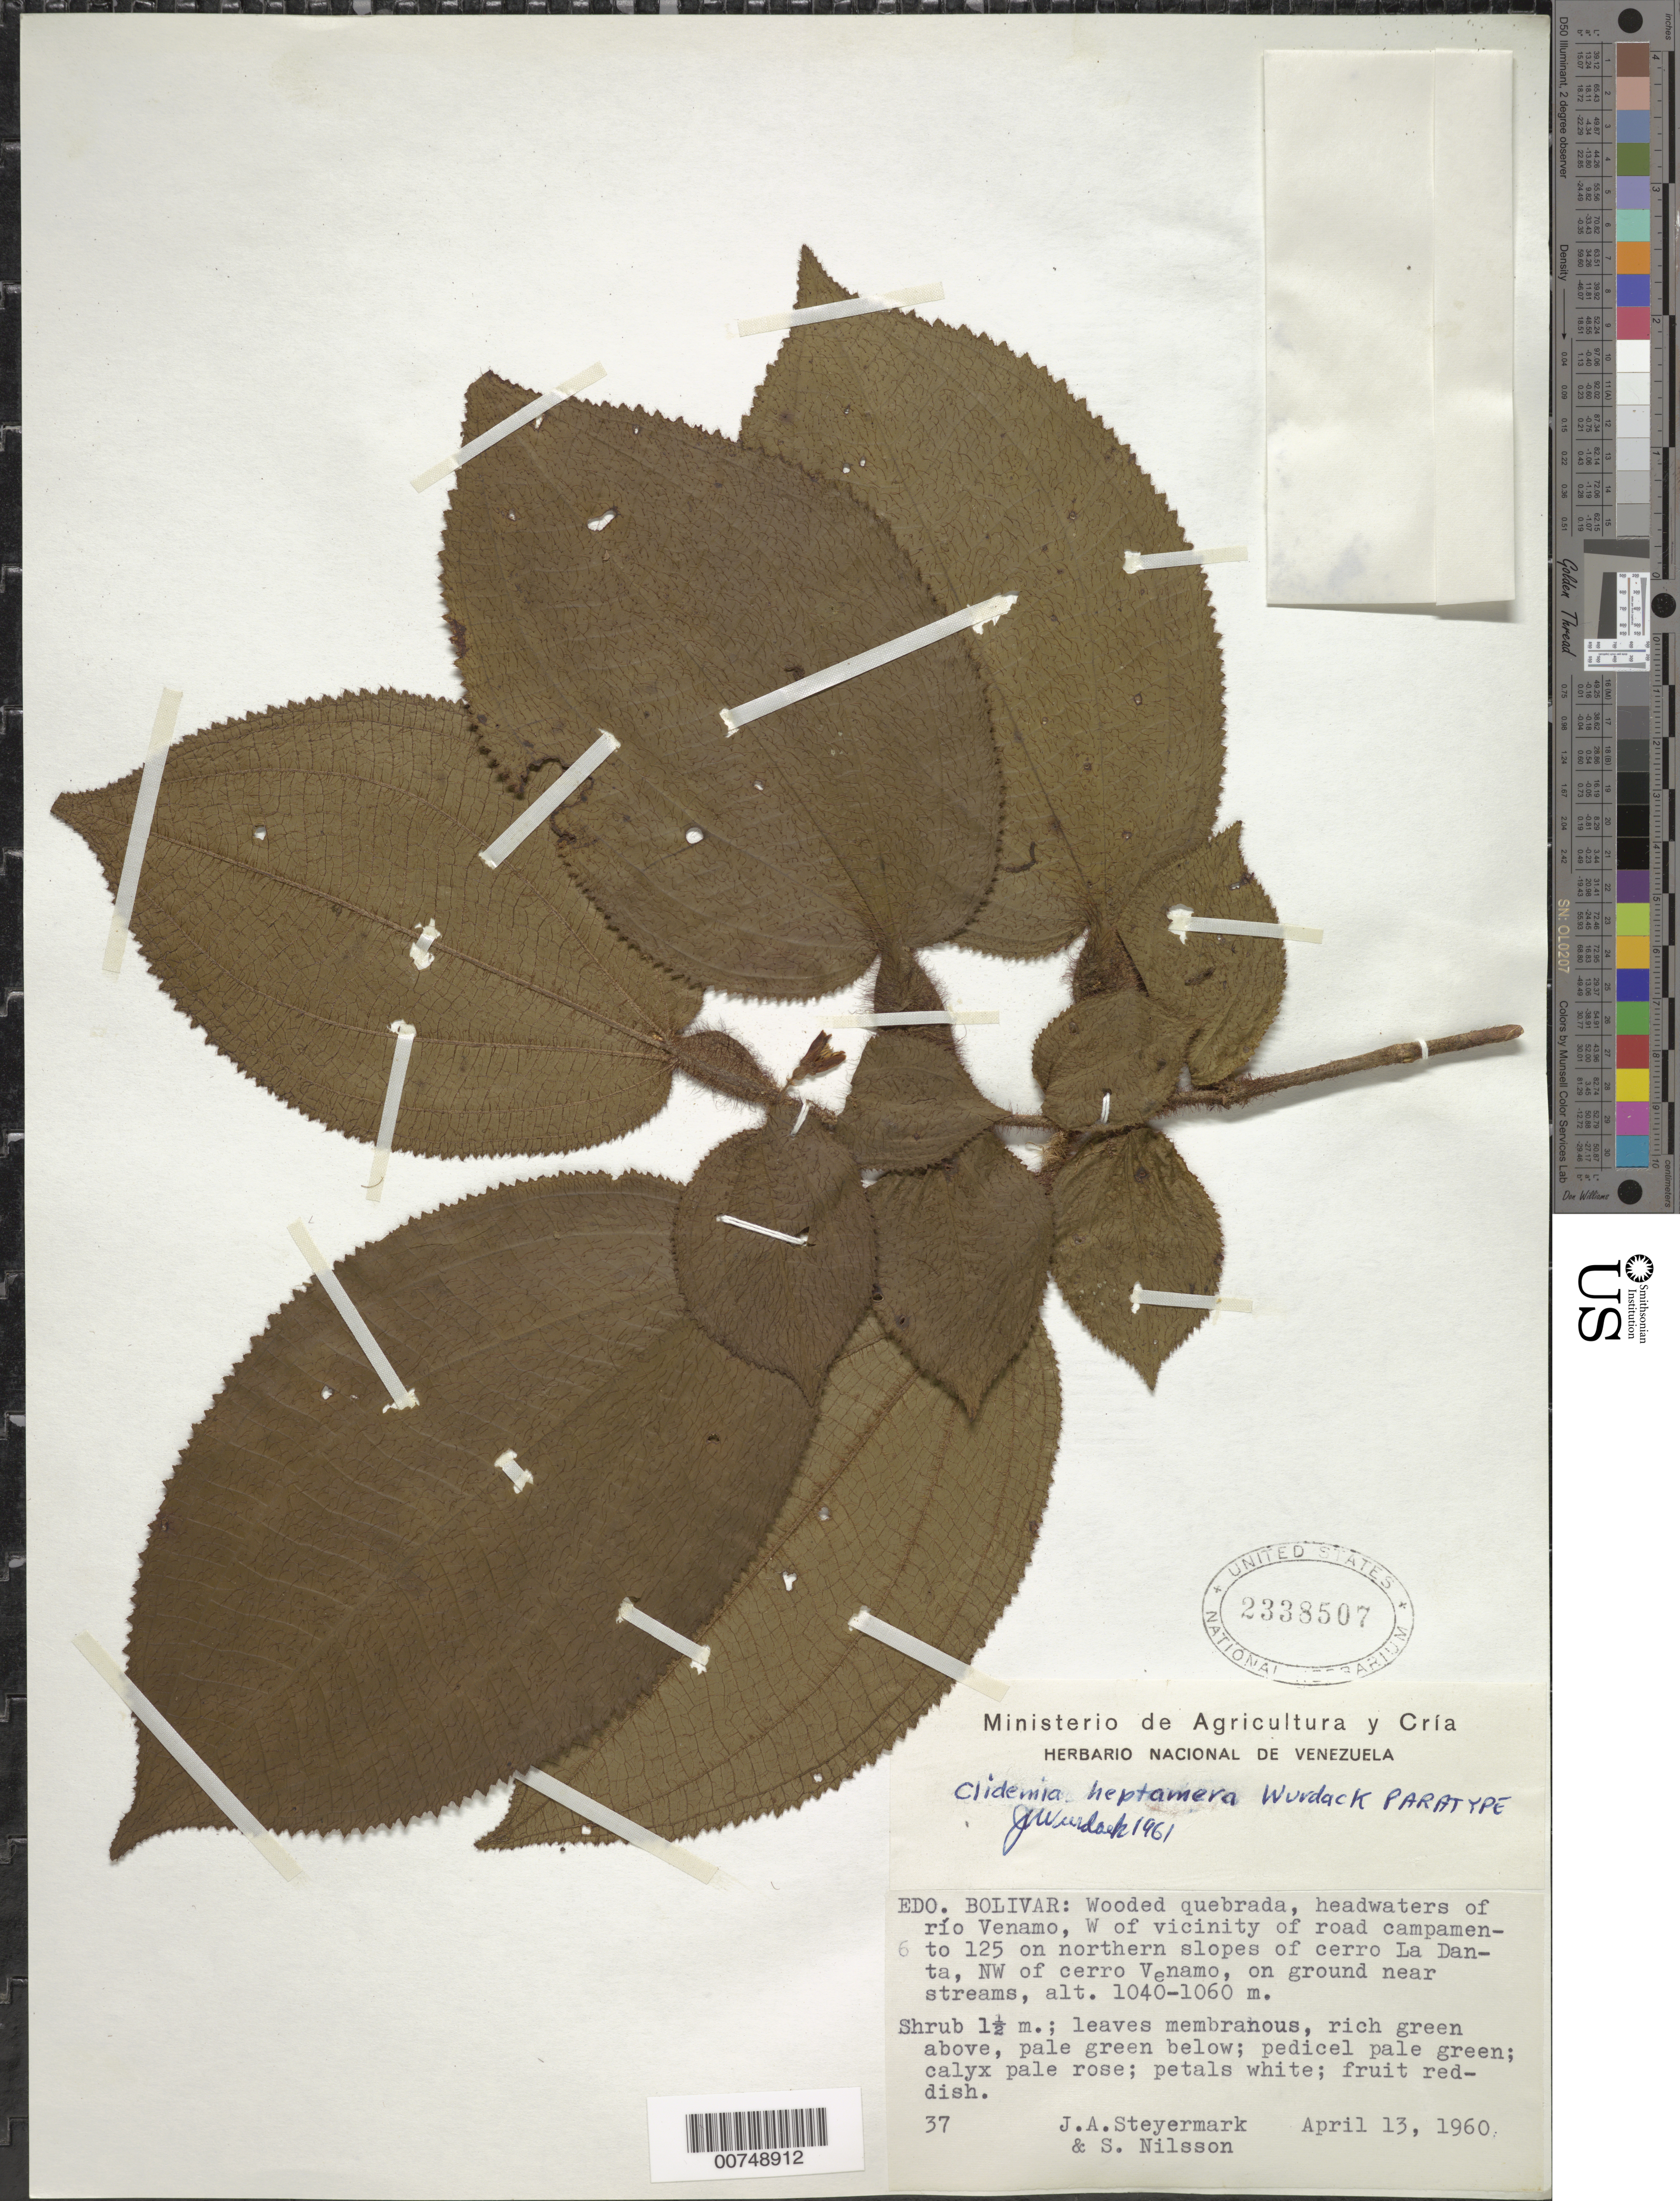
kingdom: Plantae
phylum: Tracheophyta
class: Magnoliopsida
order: Myrtales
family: Melastomataceae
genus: Clidemia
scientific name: Clidemia heptamera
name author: Wurdack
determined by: Wurdack, John J., (US), US (UNITED STATES)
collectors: J. Steyermark & S. Nilsson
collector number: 60 37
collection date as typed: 13-Apr-60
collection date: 1960-04-13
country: Venezuela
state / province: Bolívar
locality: Río Venamo headwaters, W of vic of road campamento 125, on northern slopes of Cerro La Danta, NW of cerro Venamo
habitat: Wooded quebrada; on ground near streams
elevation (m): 1040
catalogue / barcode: US 2338507